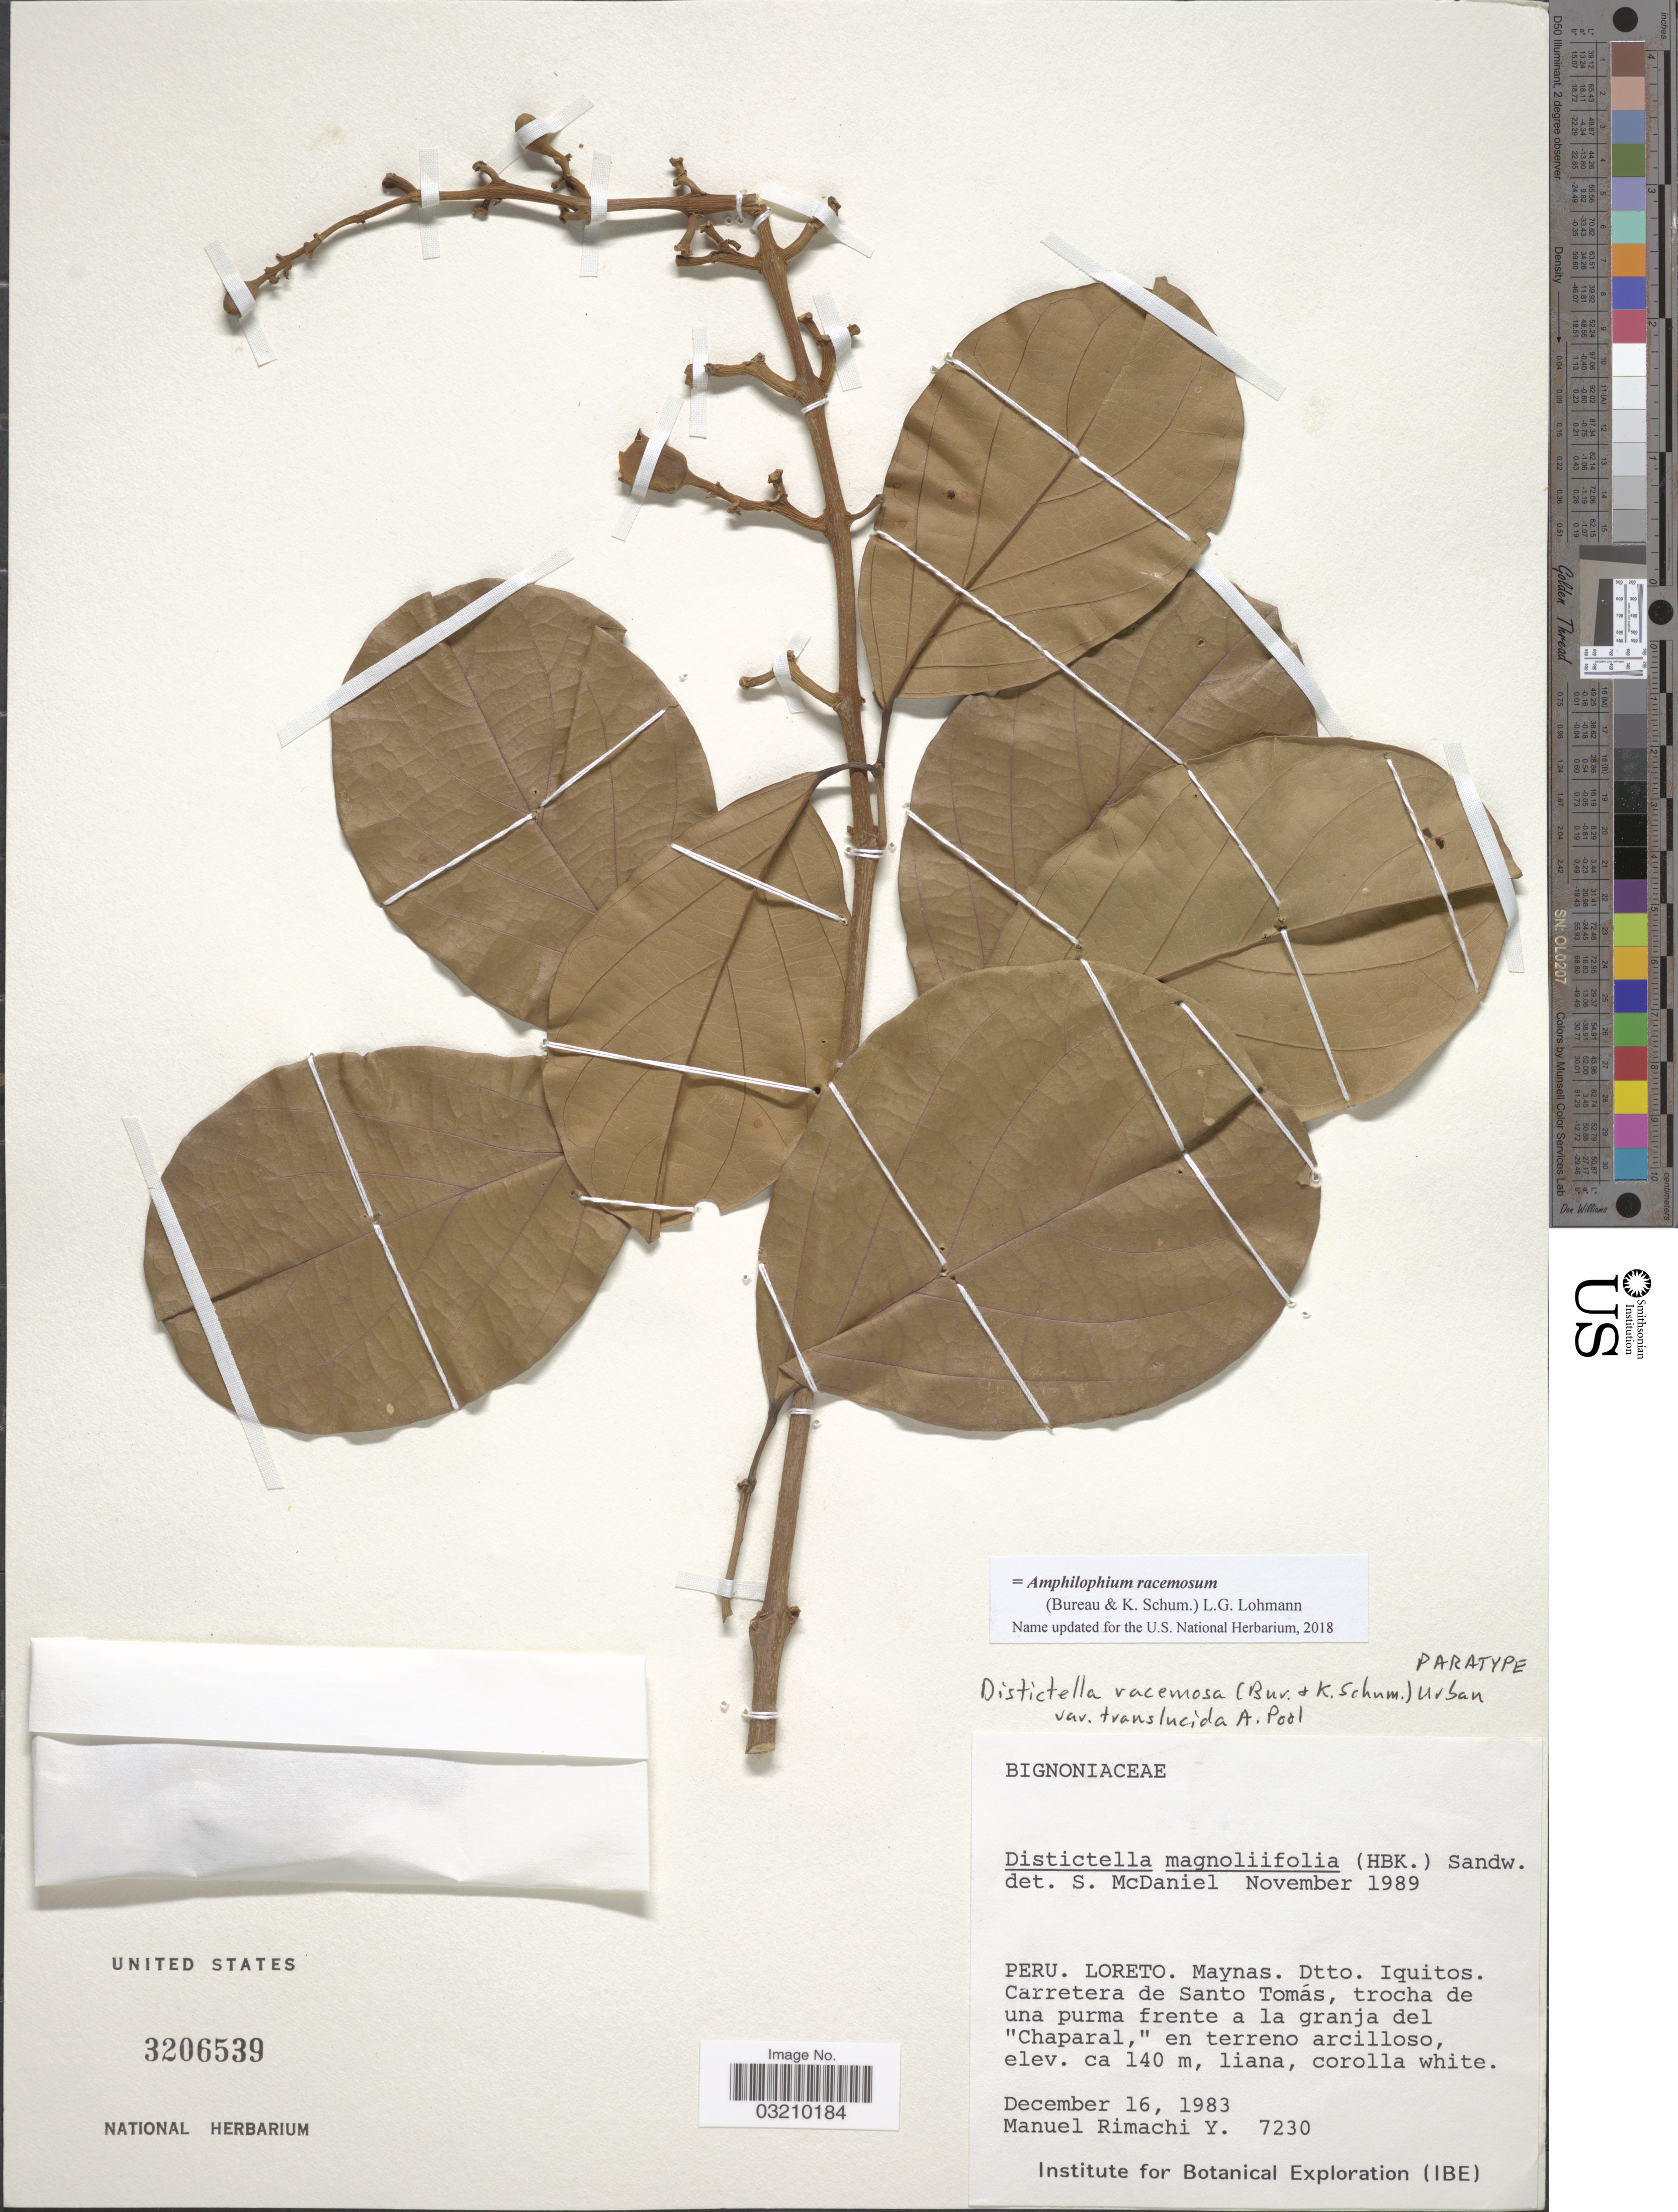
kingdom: Plantae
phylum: Tracheophyta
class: Magnoliopsida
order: Lamiales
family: Bignoniaceae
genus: Amphilophium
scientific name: Amphilophium racemosum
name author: (Bureau & K. Schum.) L.G. Lohmann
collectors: M. Rimachi Y.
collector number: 7230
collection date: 1983-12-16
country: Peru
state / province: Loreto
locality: Maynas. Dtto. Iquitos. Carretera de Santo Tomás, trocha de una purma frente a la granja del "Chaparal," en terreno arcilloso.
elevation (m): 140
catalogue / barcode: US 3206539